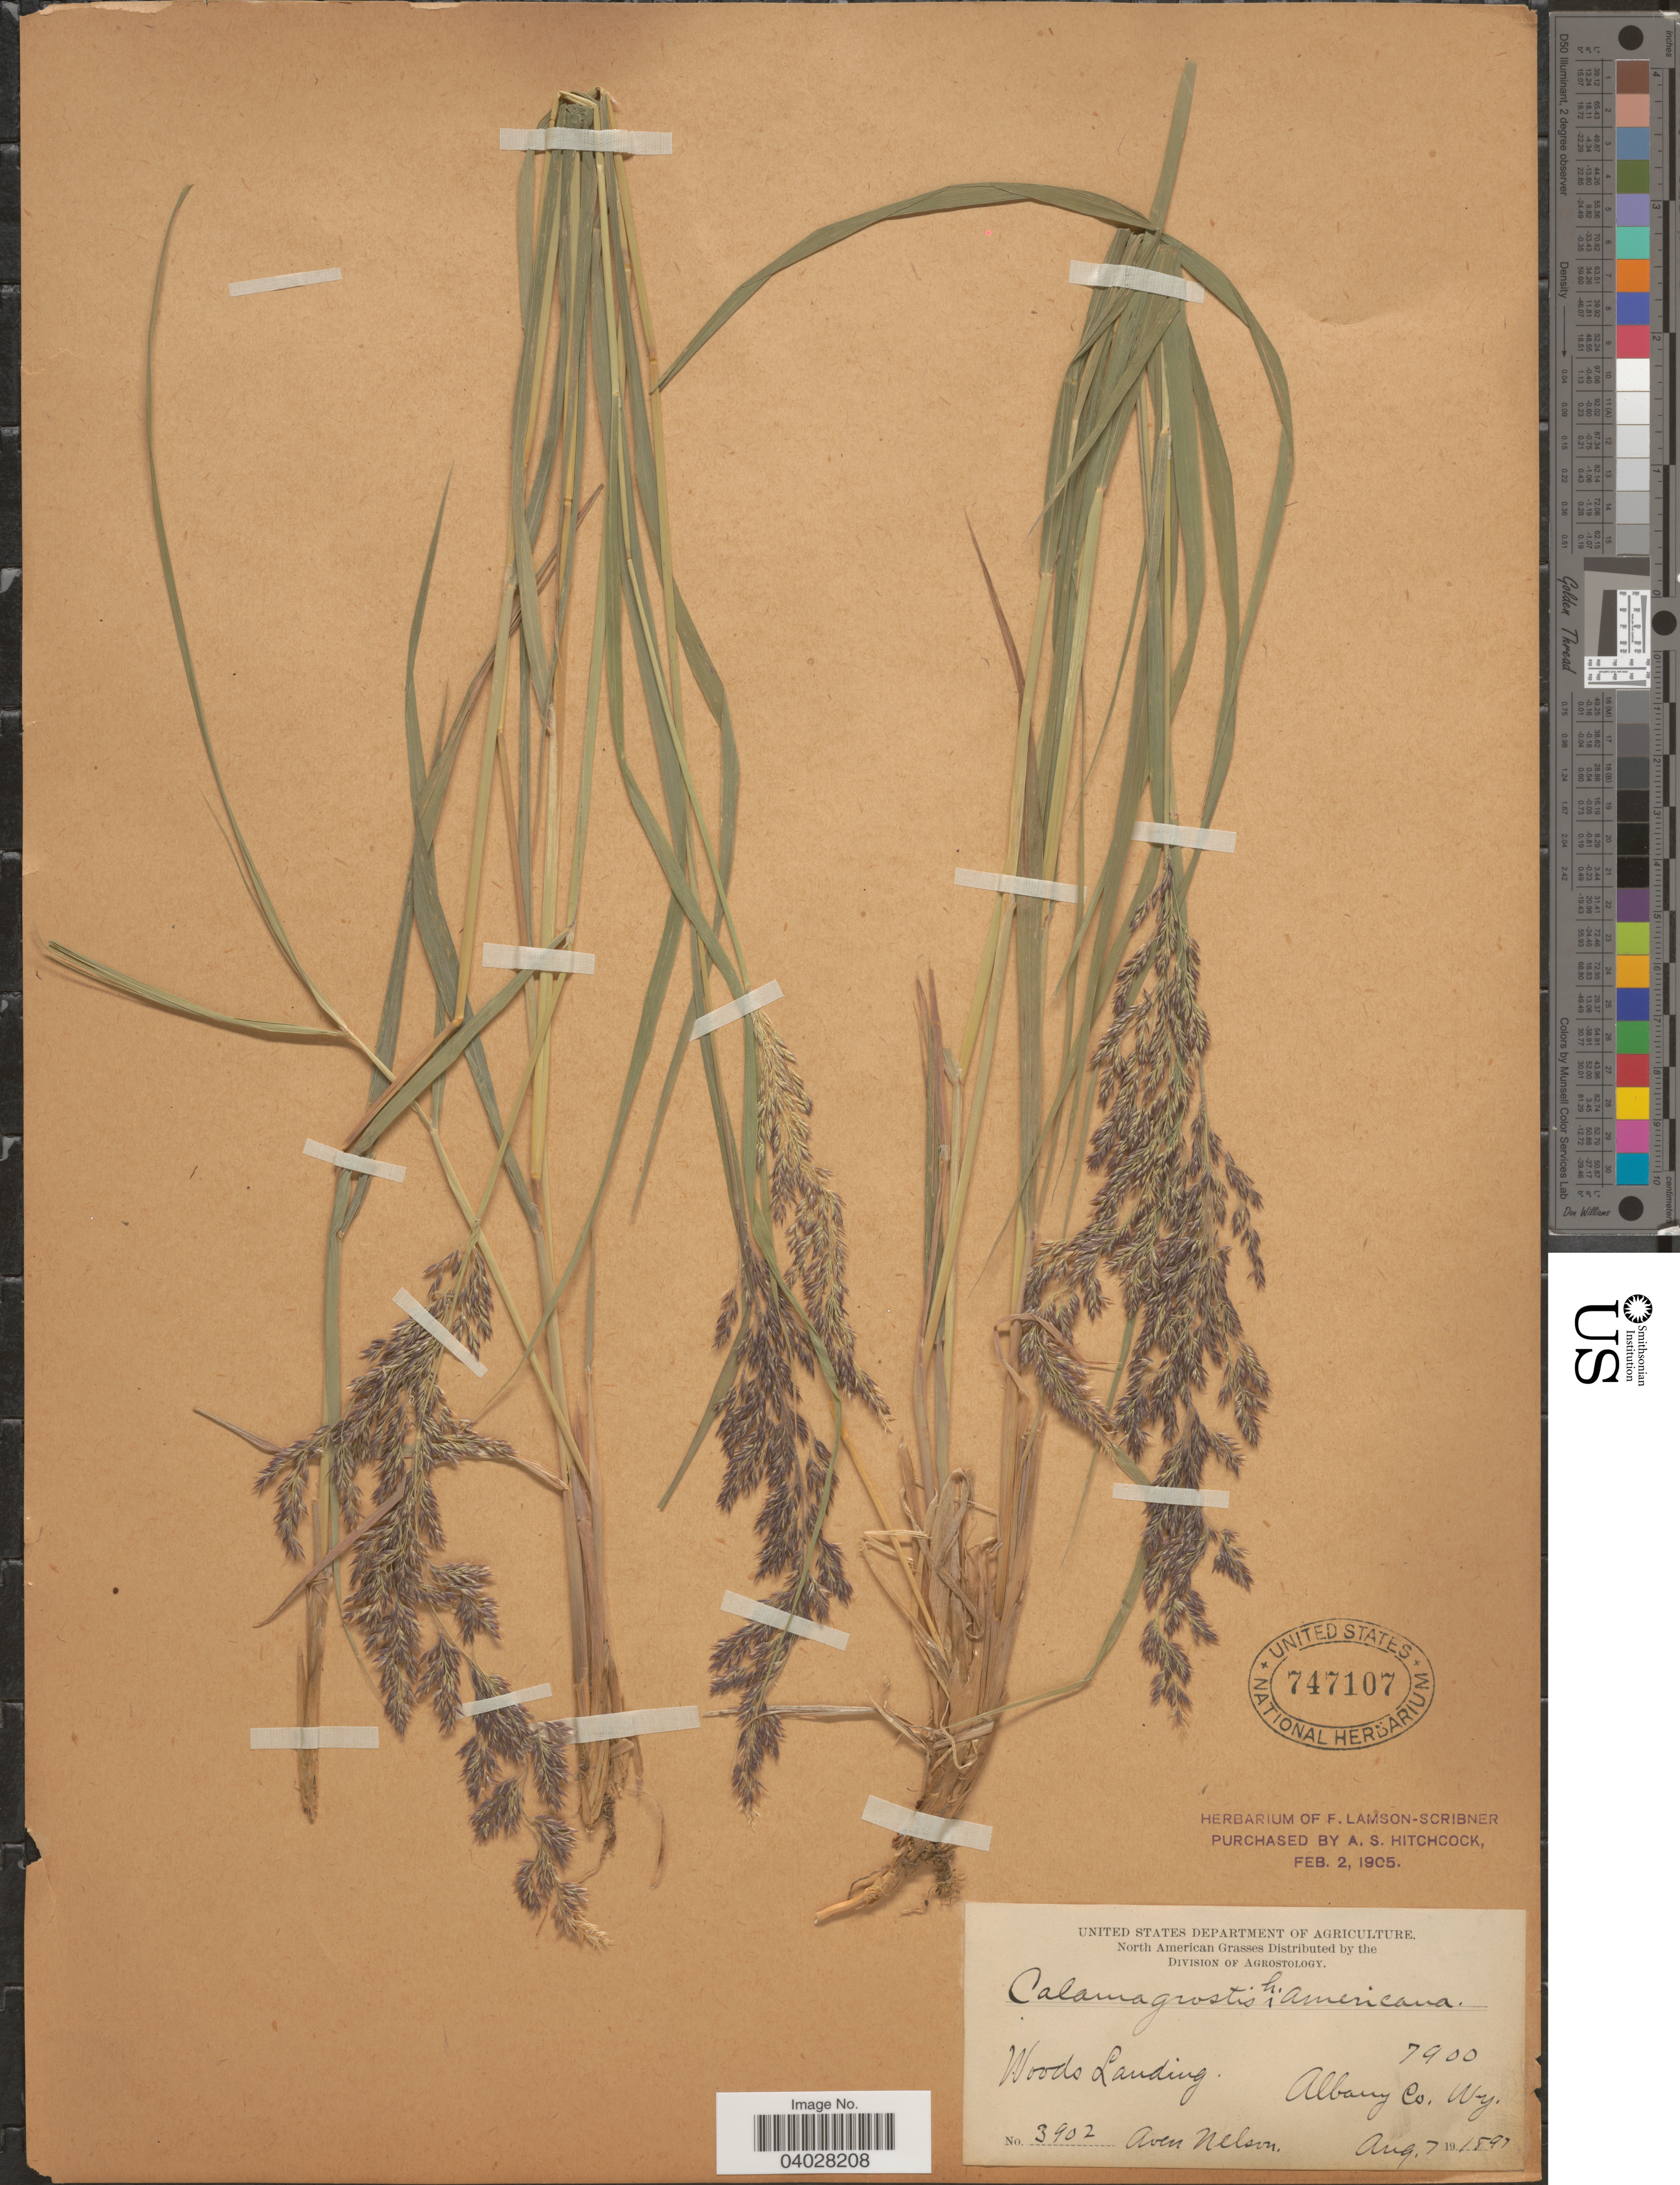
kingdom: Plantae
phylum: Tracheophyta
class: Liliopsida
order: Poales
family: Poaceae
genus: Calamagrostis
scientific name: Calamagrostis canadensis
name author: (Michx.) P. Beauv.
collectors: A. Nelson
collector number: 3902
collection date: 1897-08-07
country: United States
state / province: Wyoming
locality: Woods Landing. Albany Co.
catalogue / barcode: US 747107